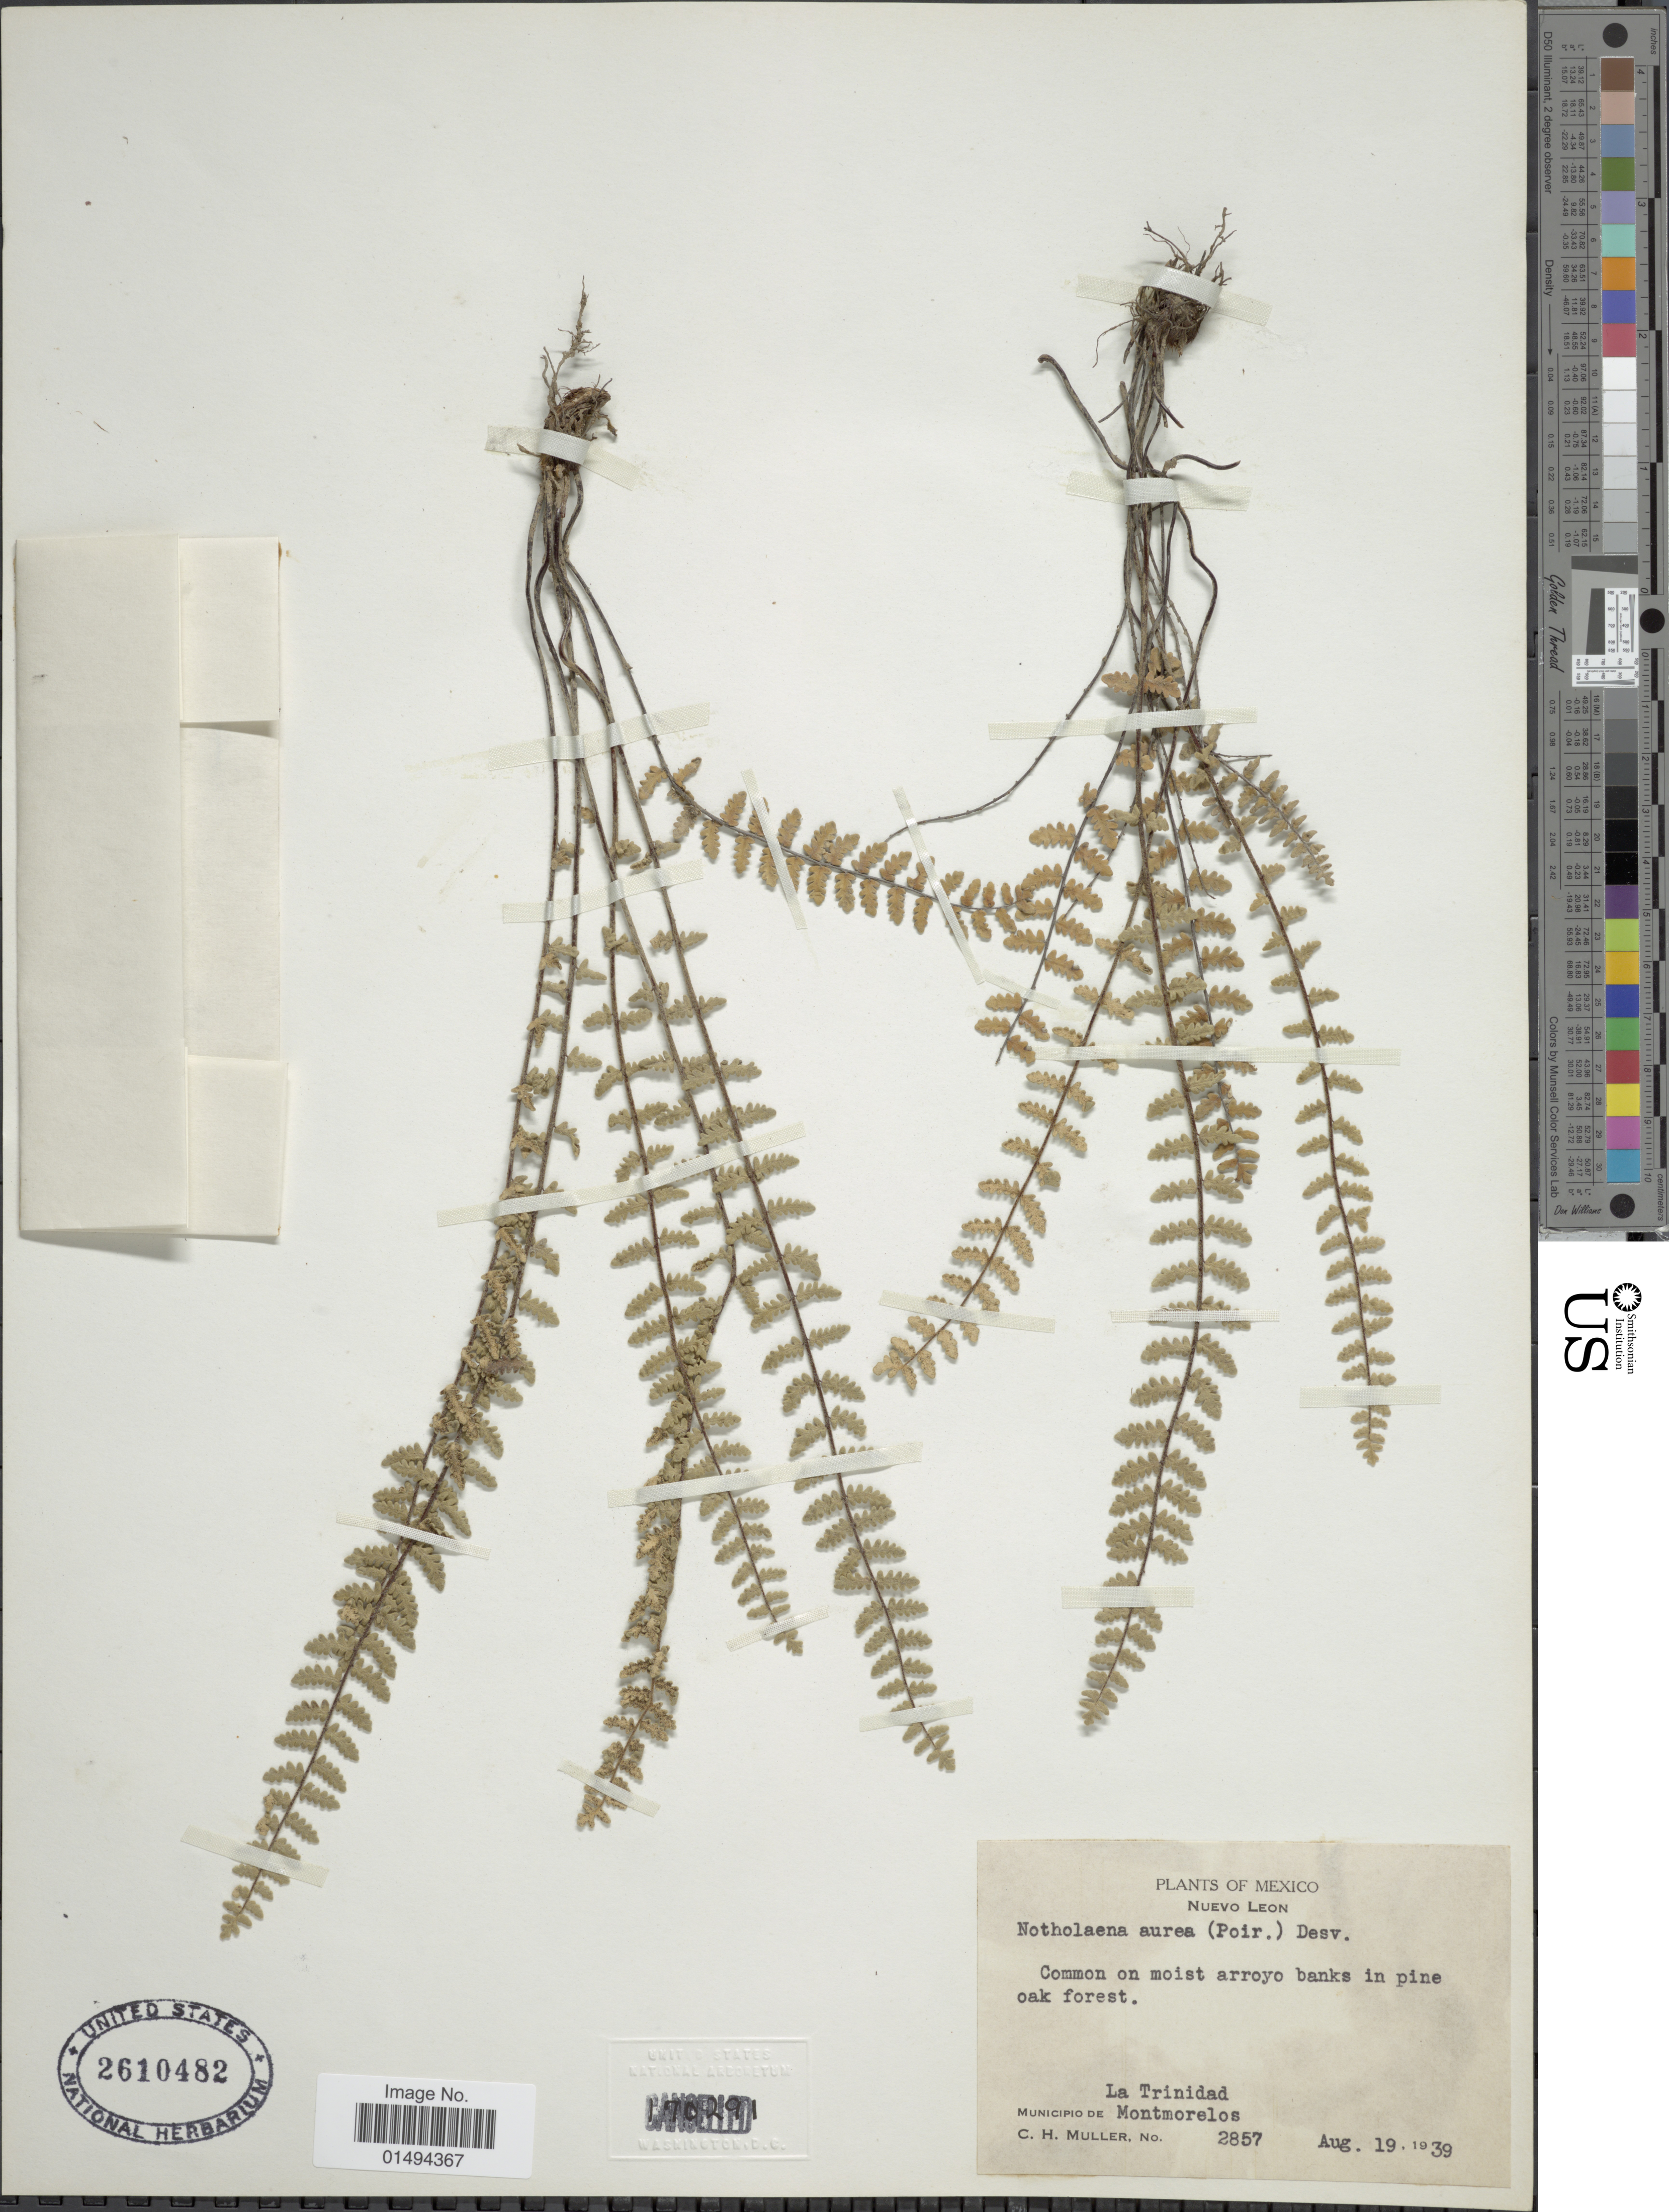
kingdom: Plantae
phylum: Tracheophyta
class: Polypodiopsida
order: Polypodiales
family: Pteridaceae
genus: Myriopteris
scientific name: Myriopteris aurea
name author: (Poir.) Grusz & Windham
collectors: C. H. Müller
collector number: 2857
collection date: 1939-08-19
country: Mexico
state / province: Nuevo León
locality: La Trinidad, Municipio de Montmorelos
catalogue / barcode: US 2610482